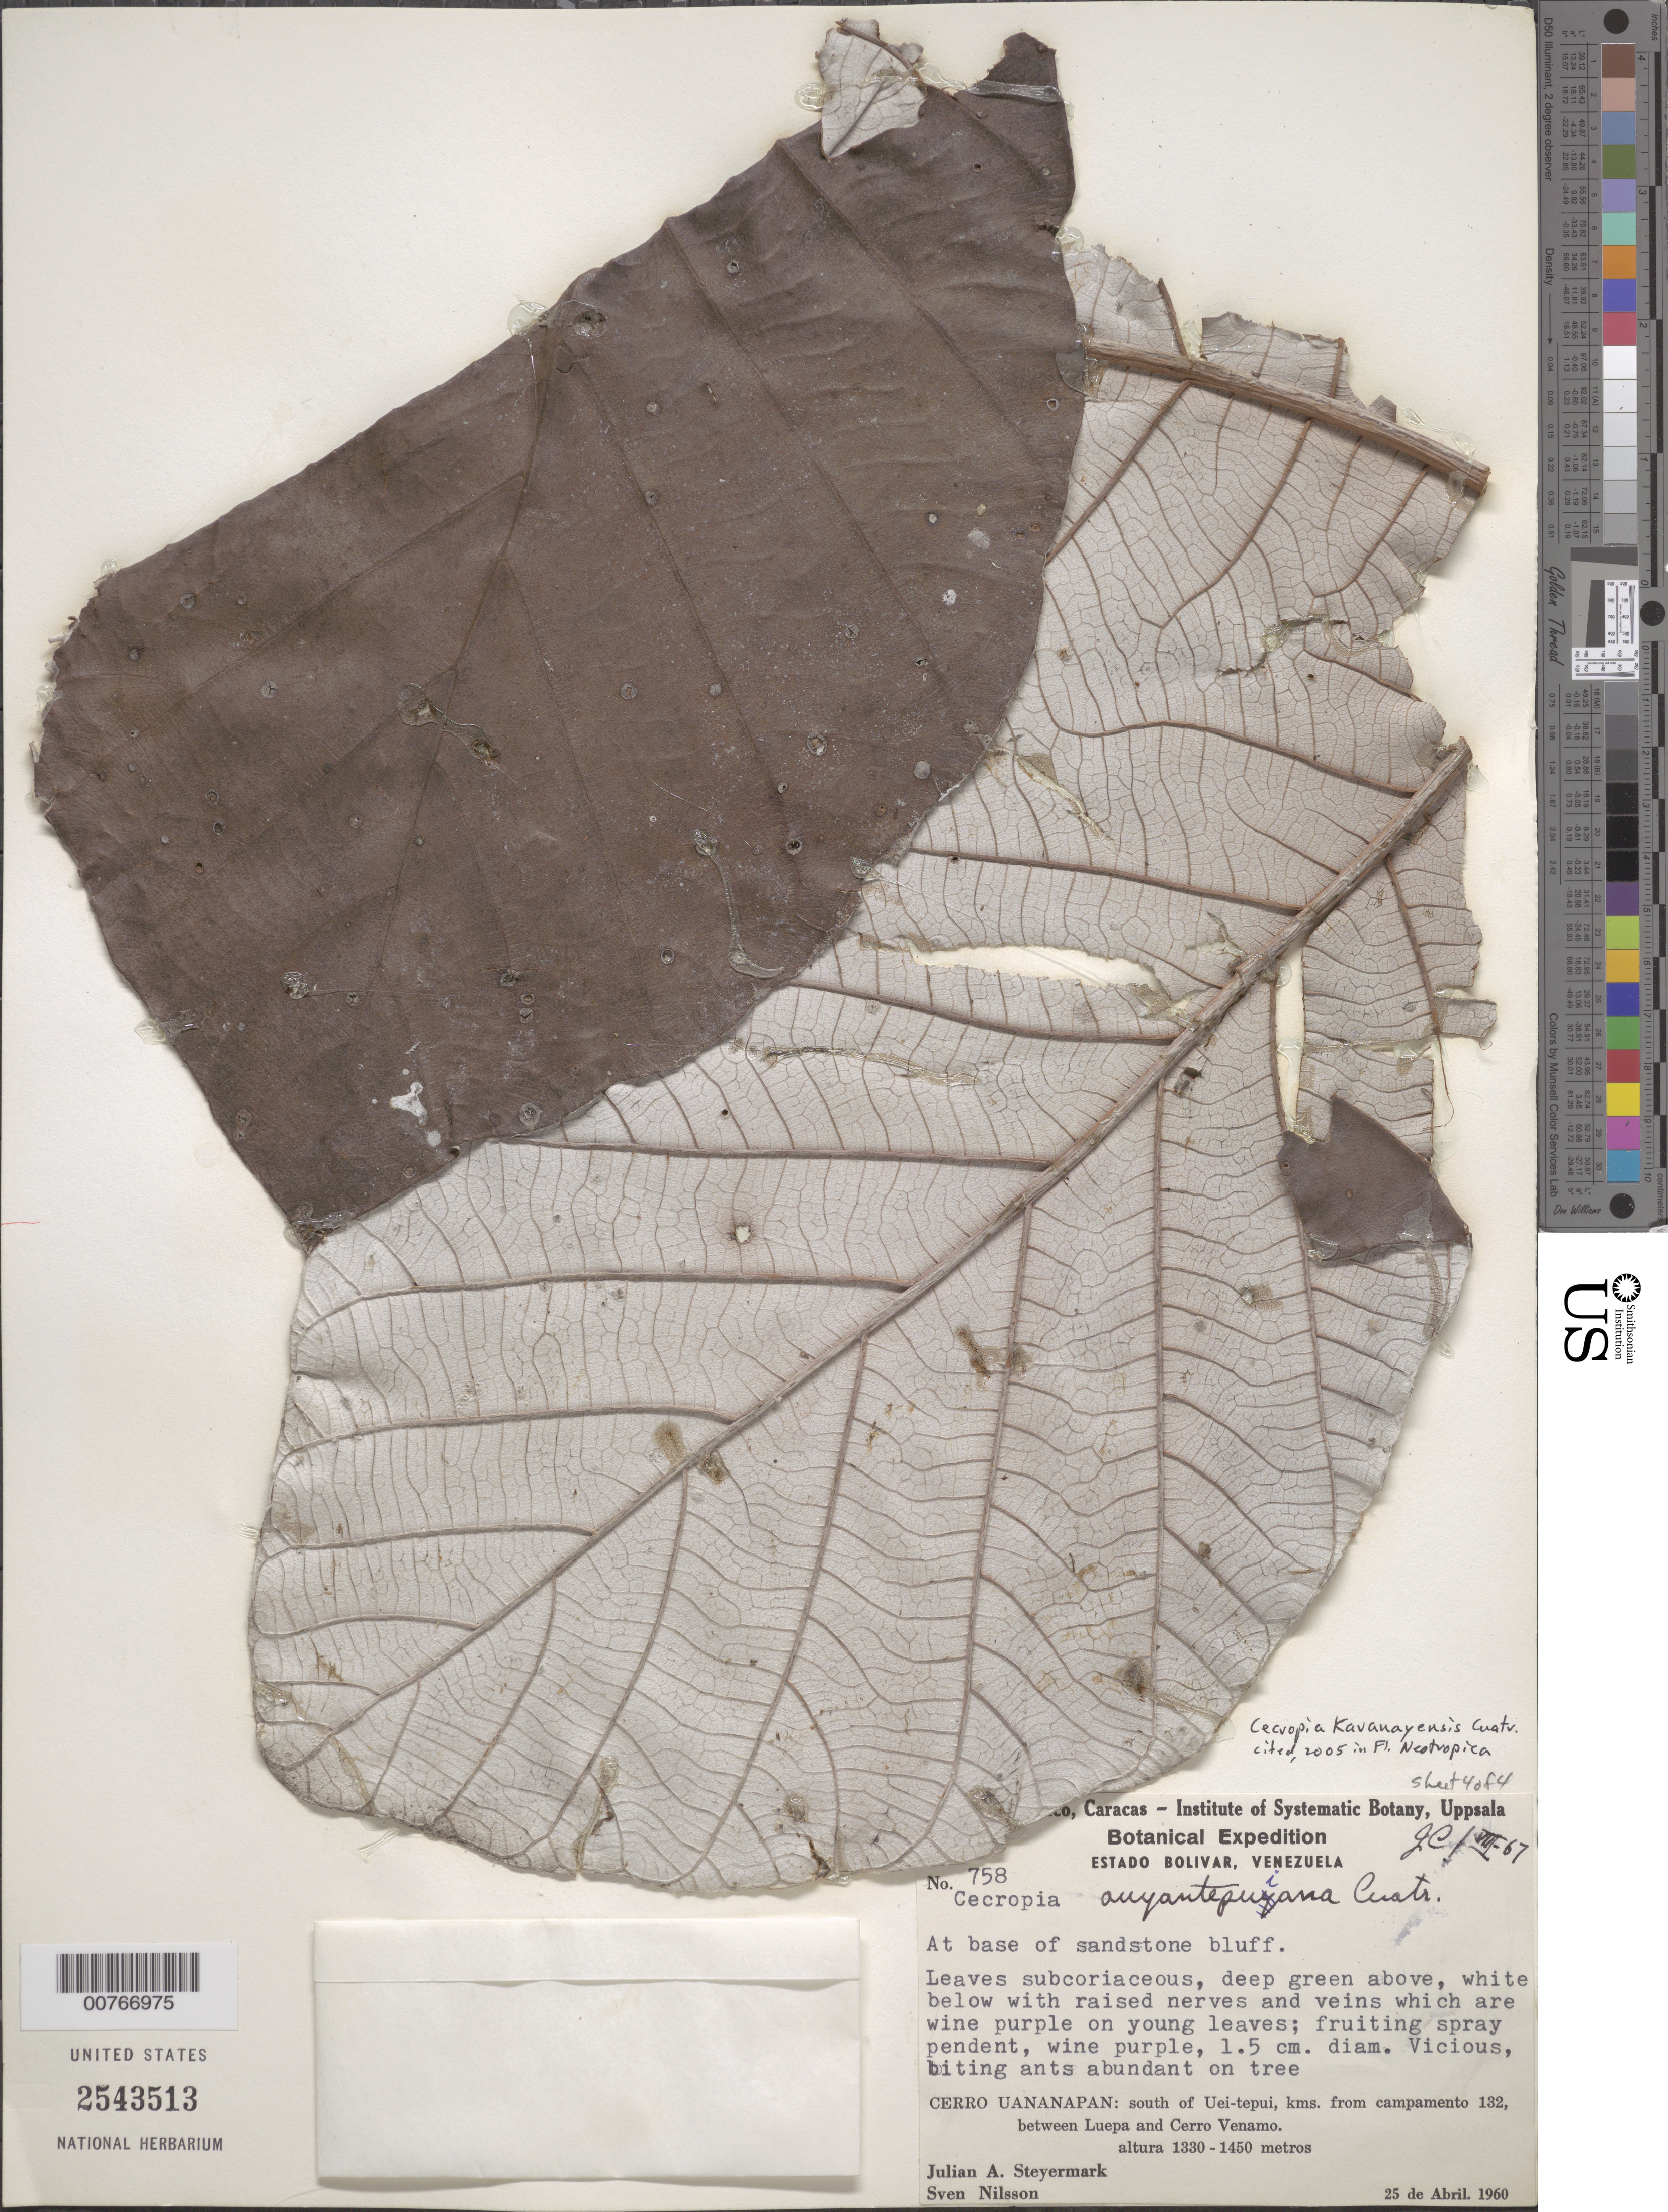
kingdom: Plantae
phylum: Tracheophyta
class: Magnoliopsida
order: Rosales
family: Urticaceae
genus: Cecropia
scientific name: Cecropia kavanayensis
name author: Cuatrec.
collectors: J. Steyermark & Sv. Nilsson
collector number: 758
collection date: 1960-04-25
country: Venezuela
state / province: Bolivar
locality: Estado Bolivar. Cerro Uananapan: south of Uei-tepui, kms. from campamento 132, between Luepa and Cerro Venamo.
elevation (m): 1330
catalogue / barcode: US 2543513